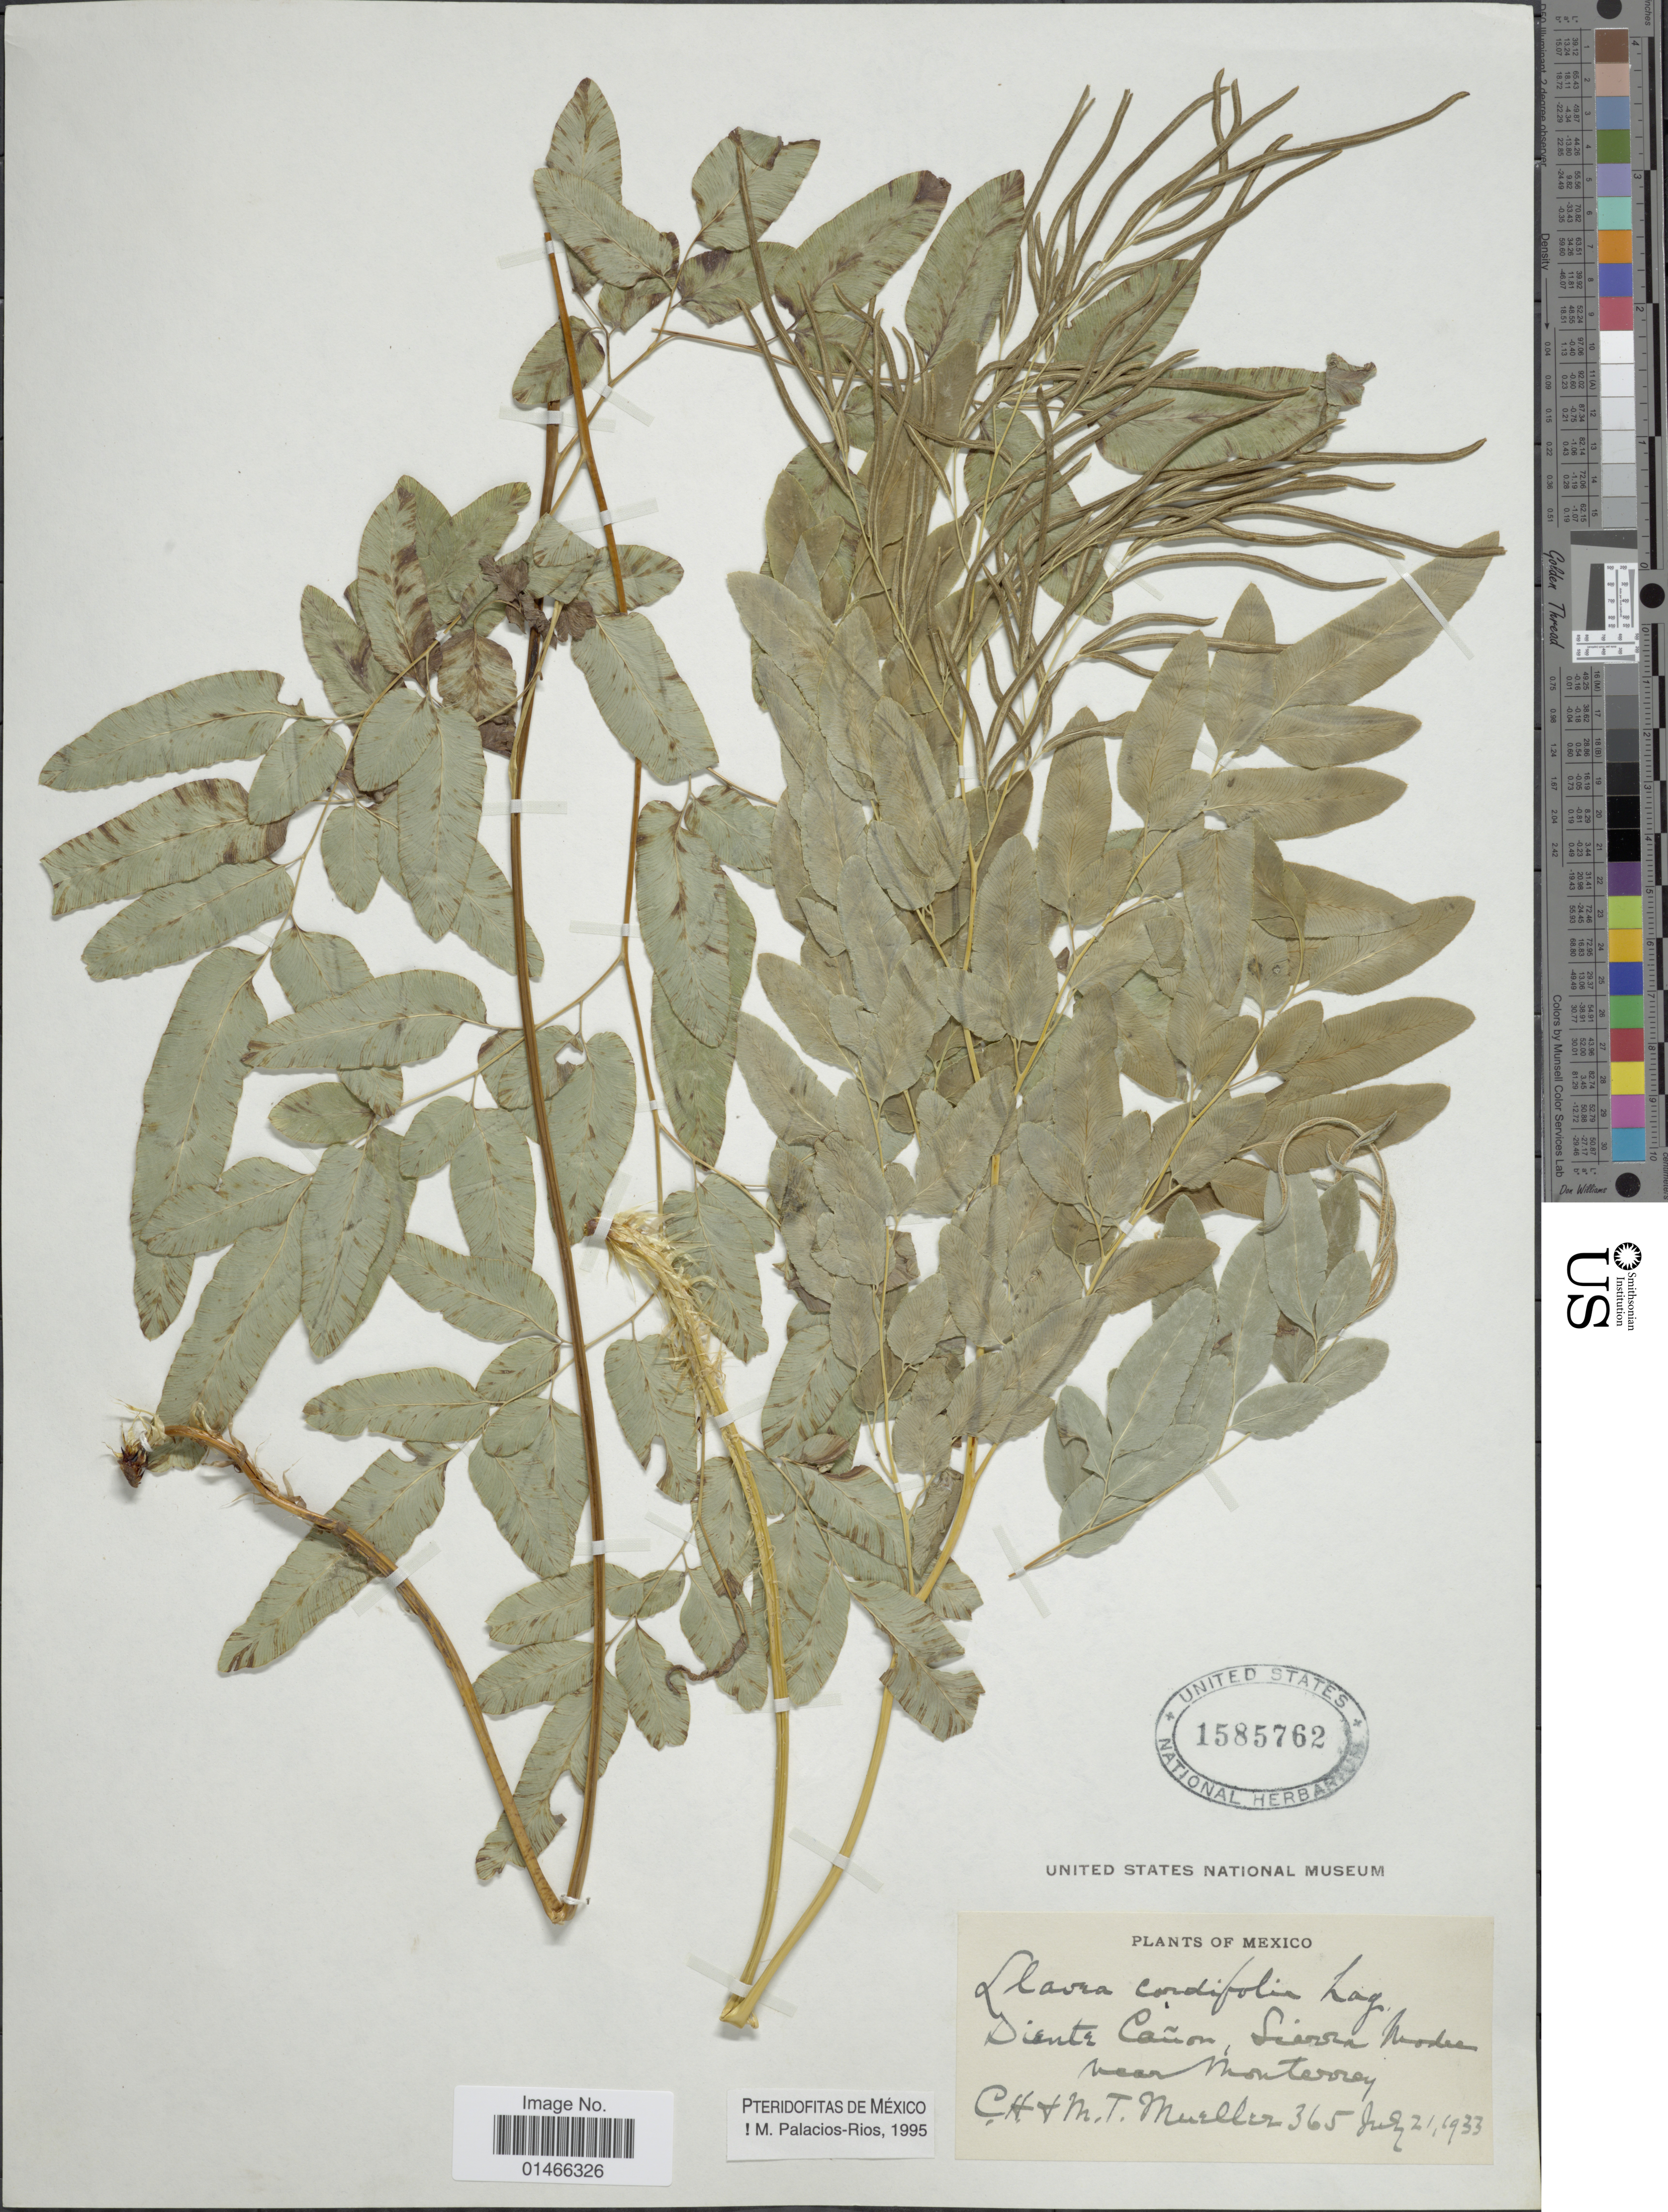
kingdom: Plantae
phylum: Tracheophyta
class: Polypodiopsida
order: Polypodiales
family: Pteridaceae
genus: Llavea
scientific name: Llavea cordifolia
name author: Lag.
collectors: C. H. Mueller & M. Mueller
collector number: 365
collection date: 1933-07-21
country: Mexico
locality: Diente Canon, Sierra Madre near Monterrey.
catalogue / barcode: US 1585762